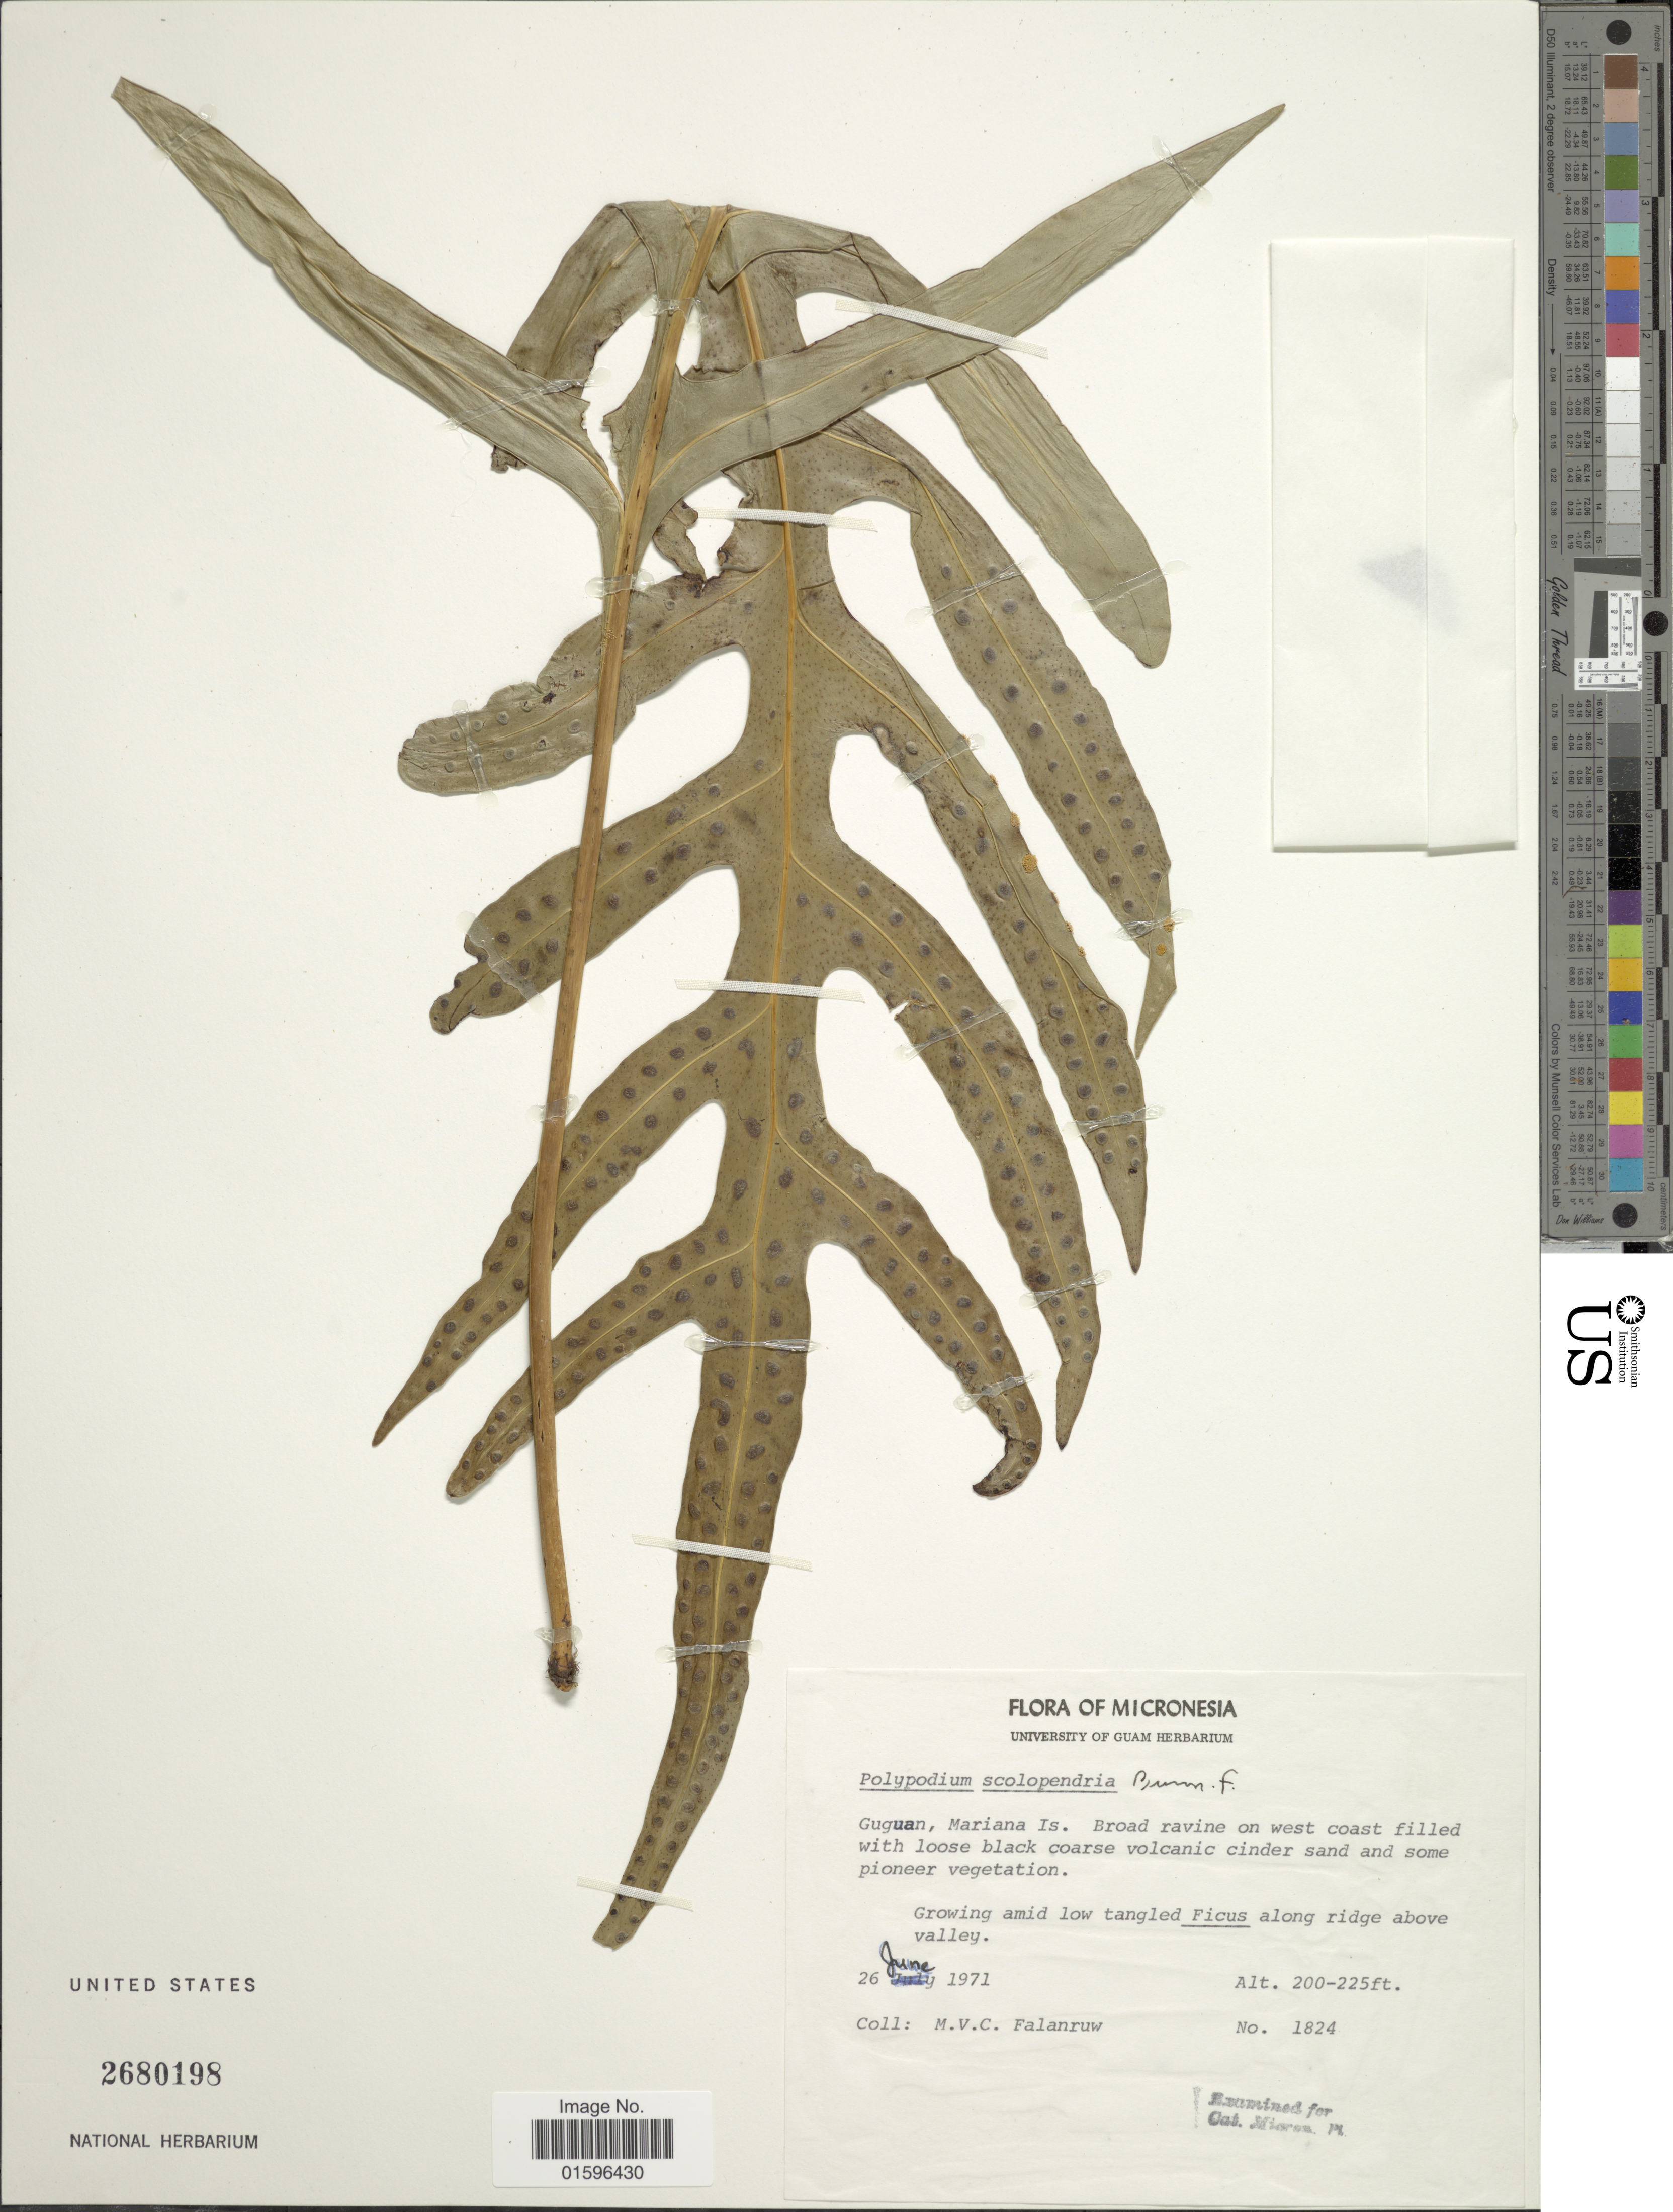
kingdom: Plantae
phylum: Tracheophyta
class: Polypodiopsida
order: Polypodiales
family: Polypodiaceae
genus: Polypodium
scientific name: Polypodium scolopendria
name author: Burm. f.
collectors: M. V. Falanruw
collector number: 1824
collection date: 1971-06-26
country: Northern Mariana Islands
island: Guguan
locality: Guguan, Mariana Is.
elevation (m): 61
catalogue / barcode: US 2680198